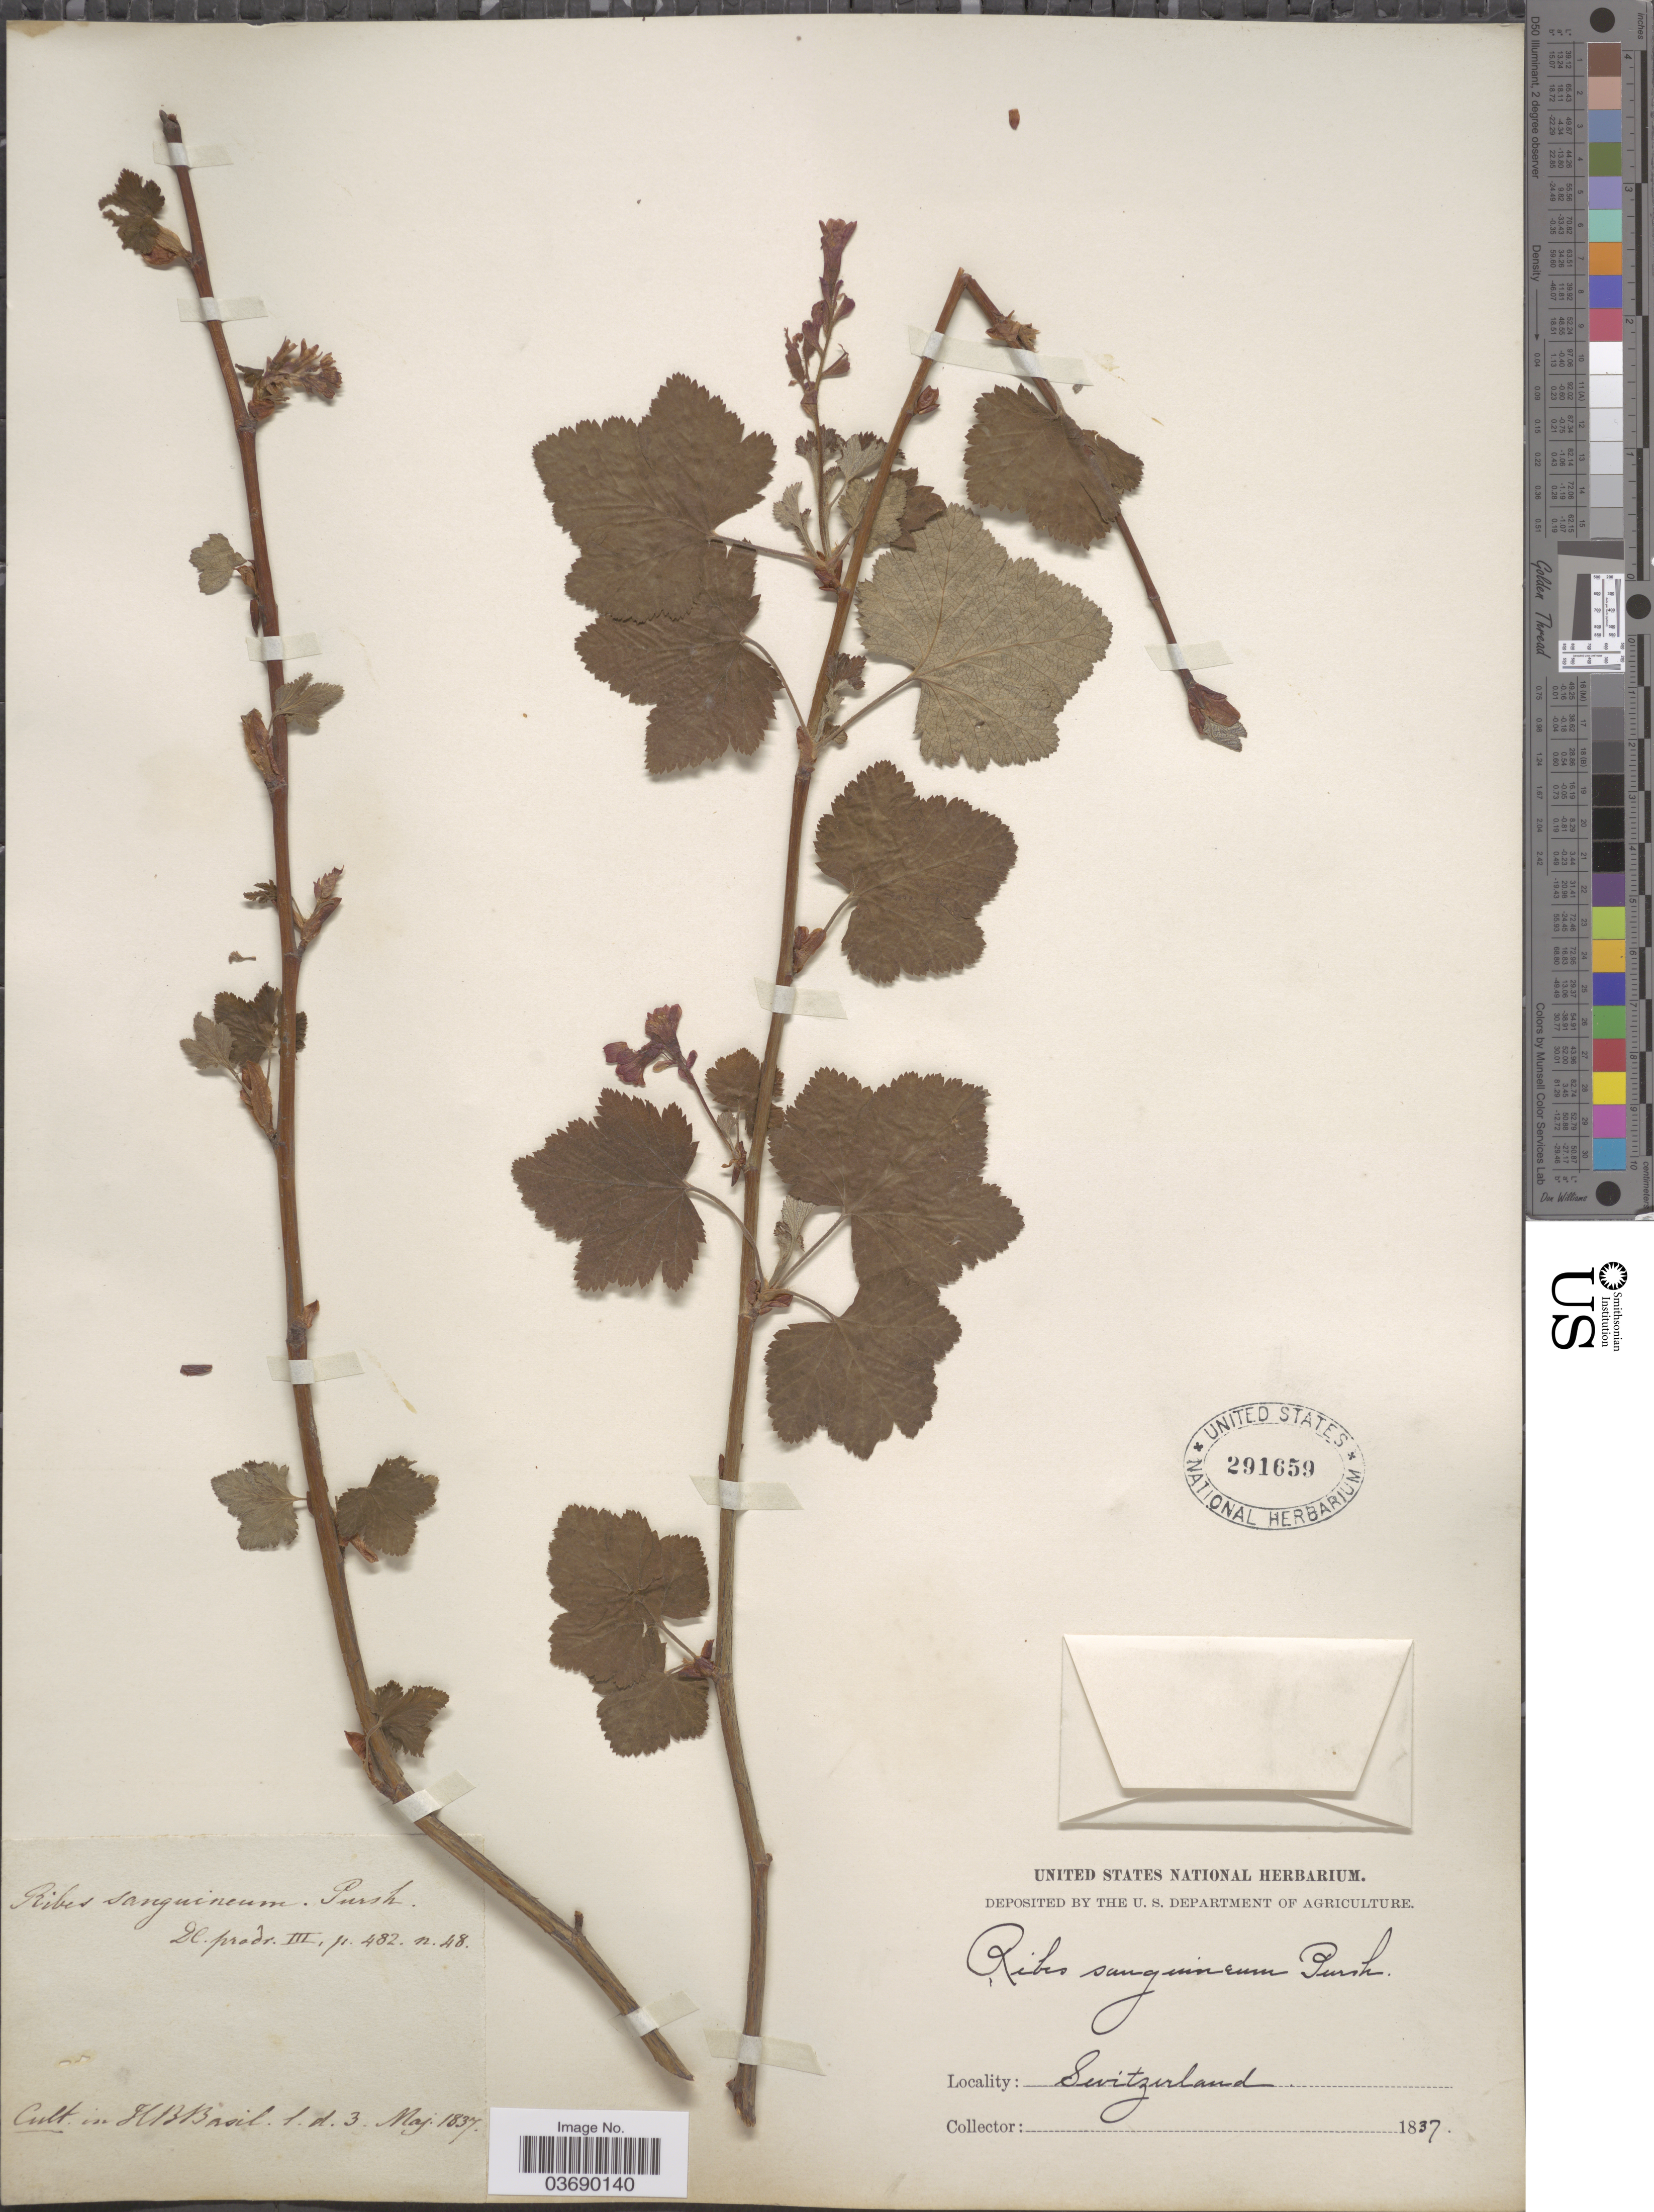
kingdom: Plantae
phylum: Tracheophyta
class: Magnoliopsida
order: Saxifragales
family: Grossulariaceae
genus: Ribes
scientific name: Ribes rubrum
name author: L.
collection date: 1837-05-03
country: Switzerland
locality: HB Basil.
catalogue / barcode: US 291659